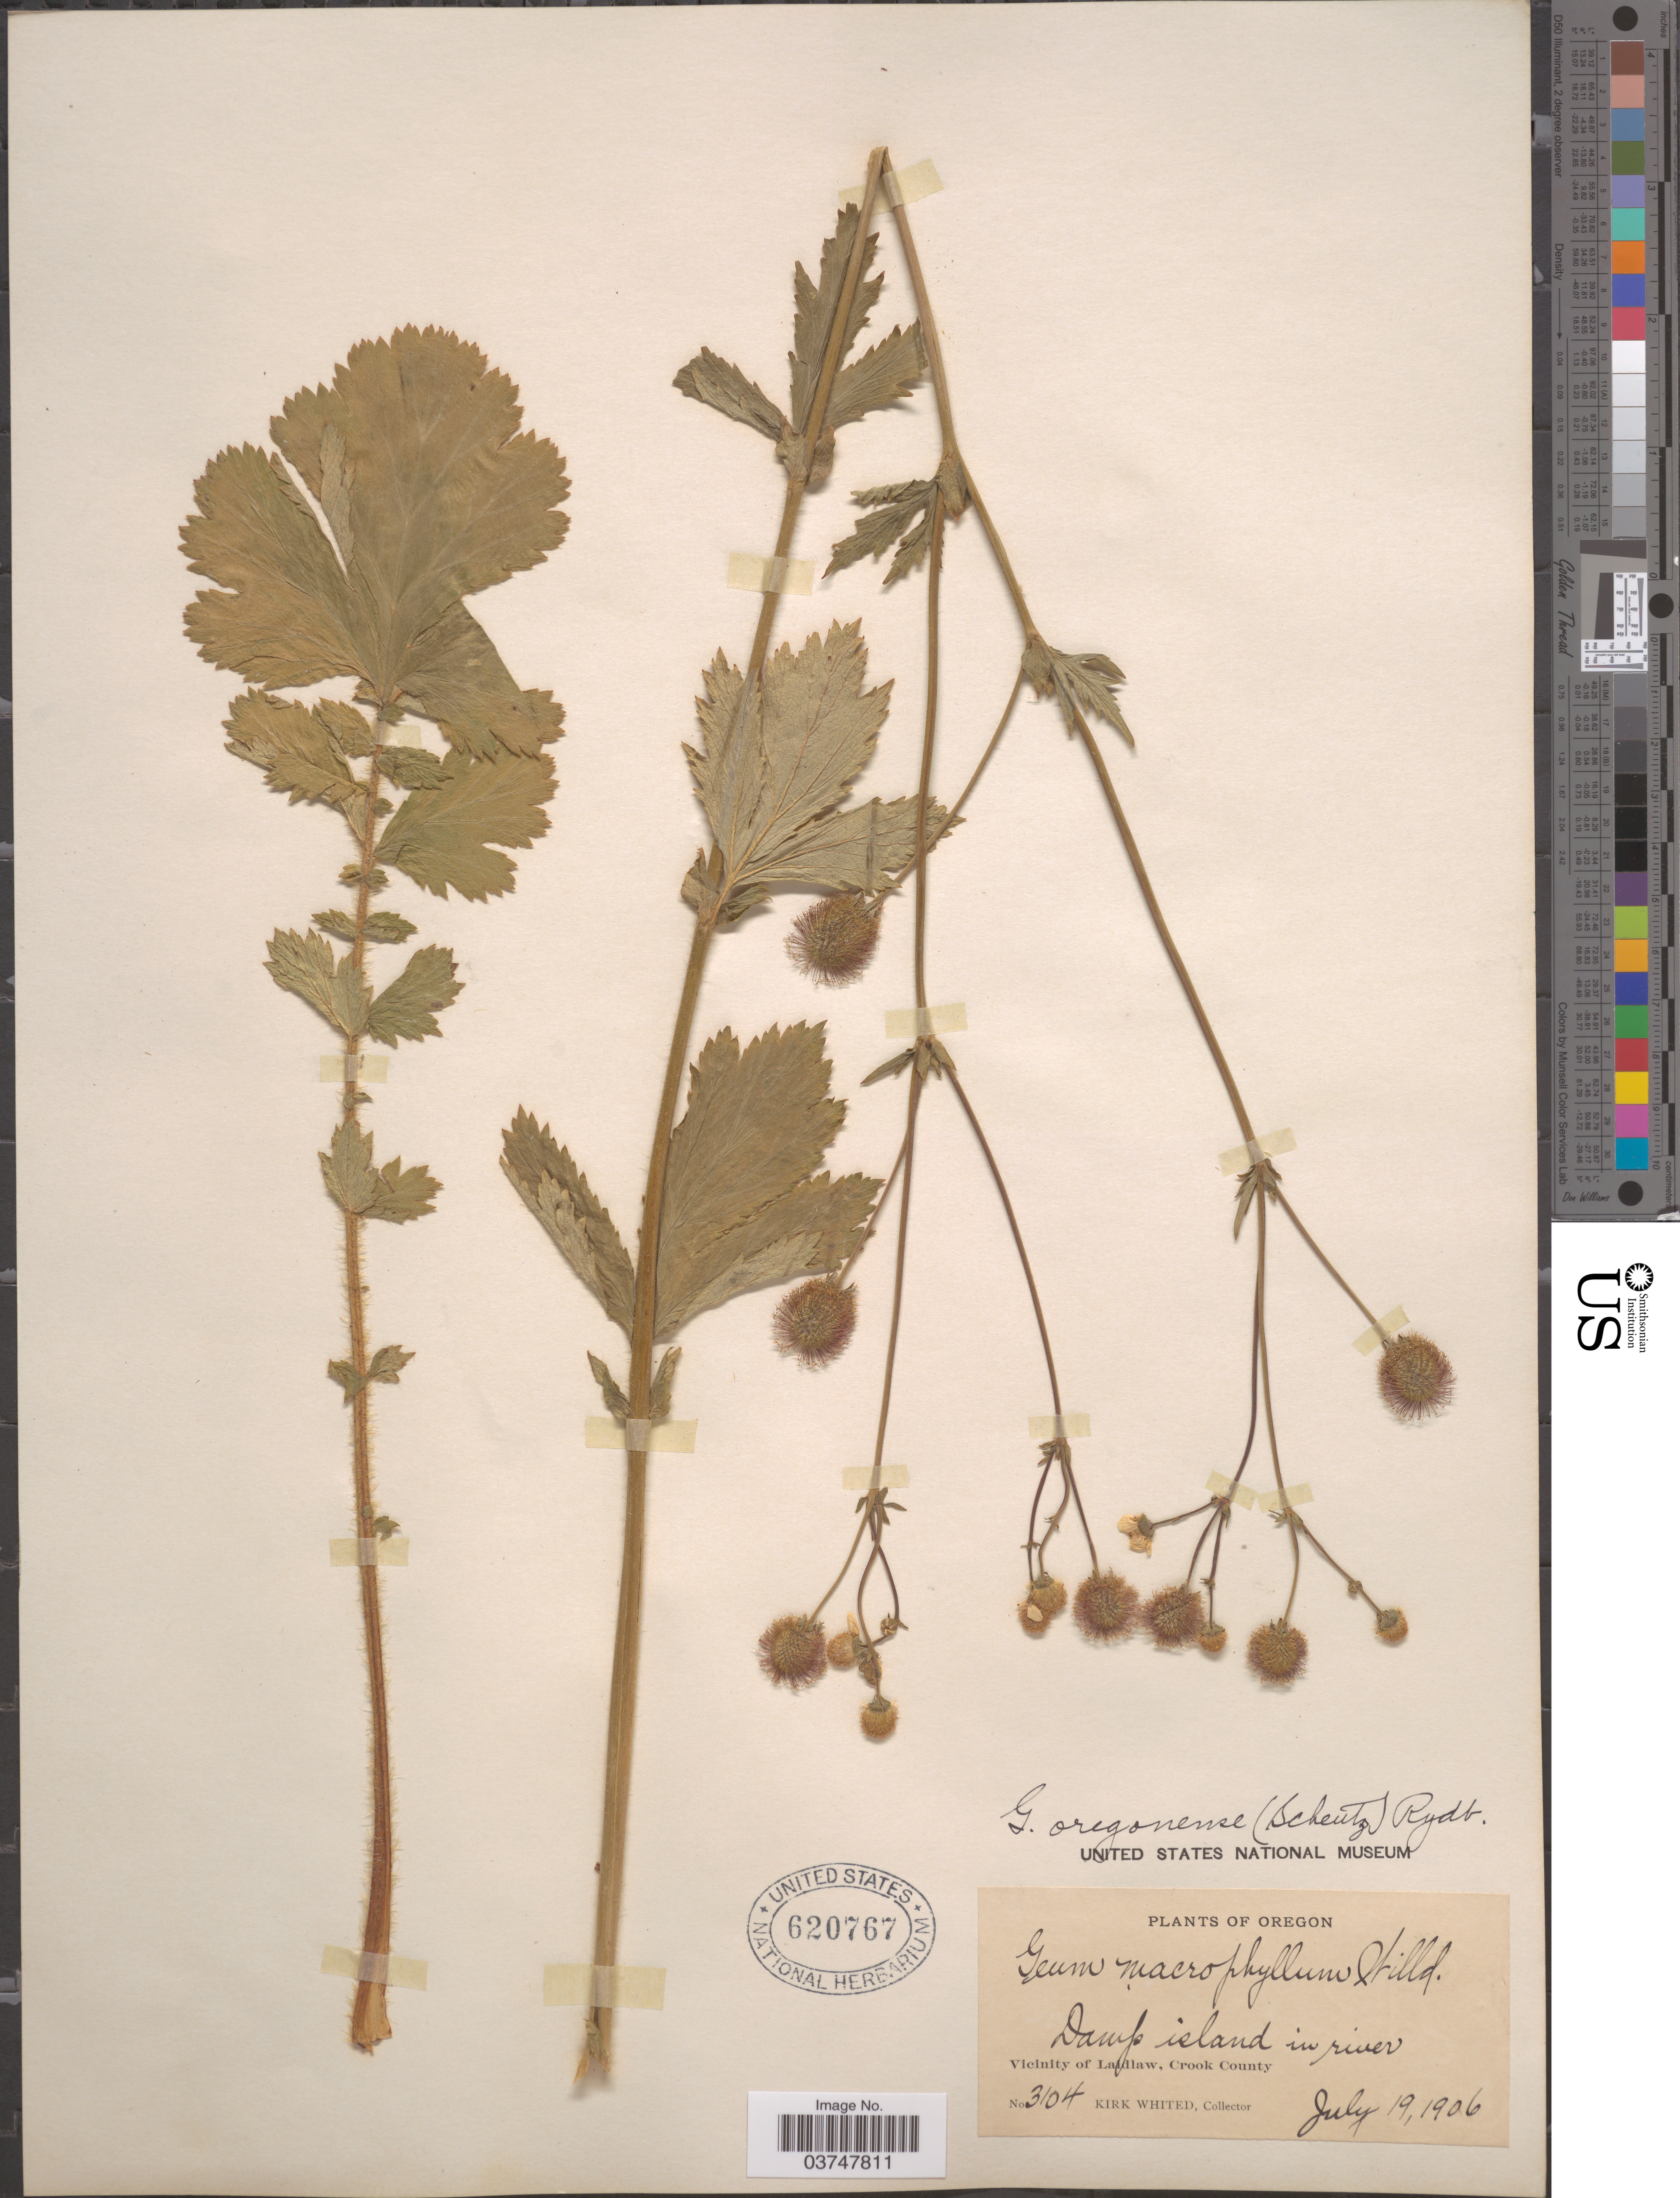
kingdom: Plantae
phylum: Tracheophyta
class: Magnoliopsida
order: Rosales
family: Rosaceae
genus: Geum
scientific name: Geum oregonense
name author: Rydb.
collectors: K. Whited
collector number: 3104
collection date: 1906-07-19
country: United States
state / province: Oregon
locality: Vicinity of Laidlaw, Crook County.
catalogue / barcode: US 620767